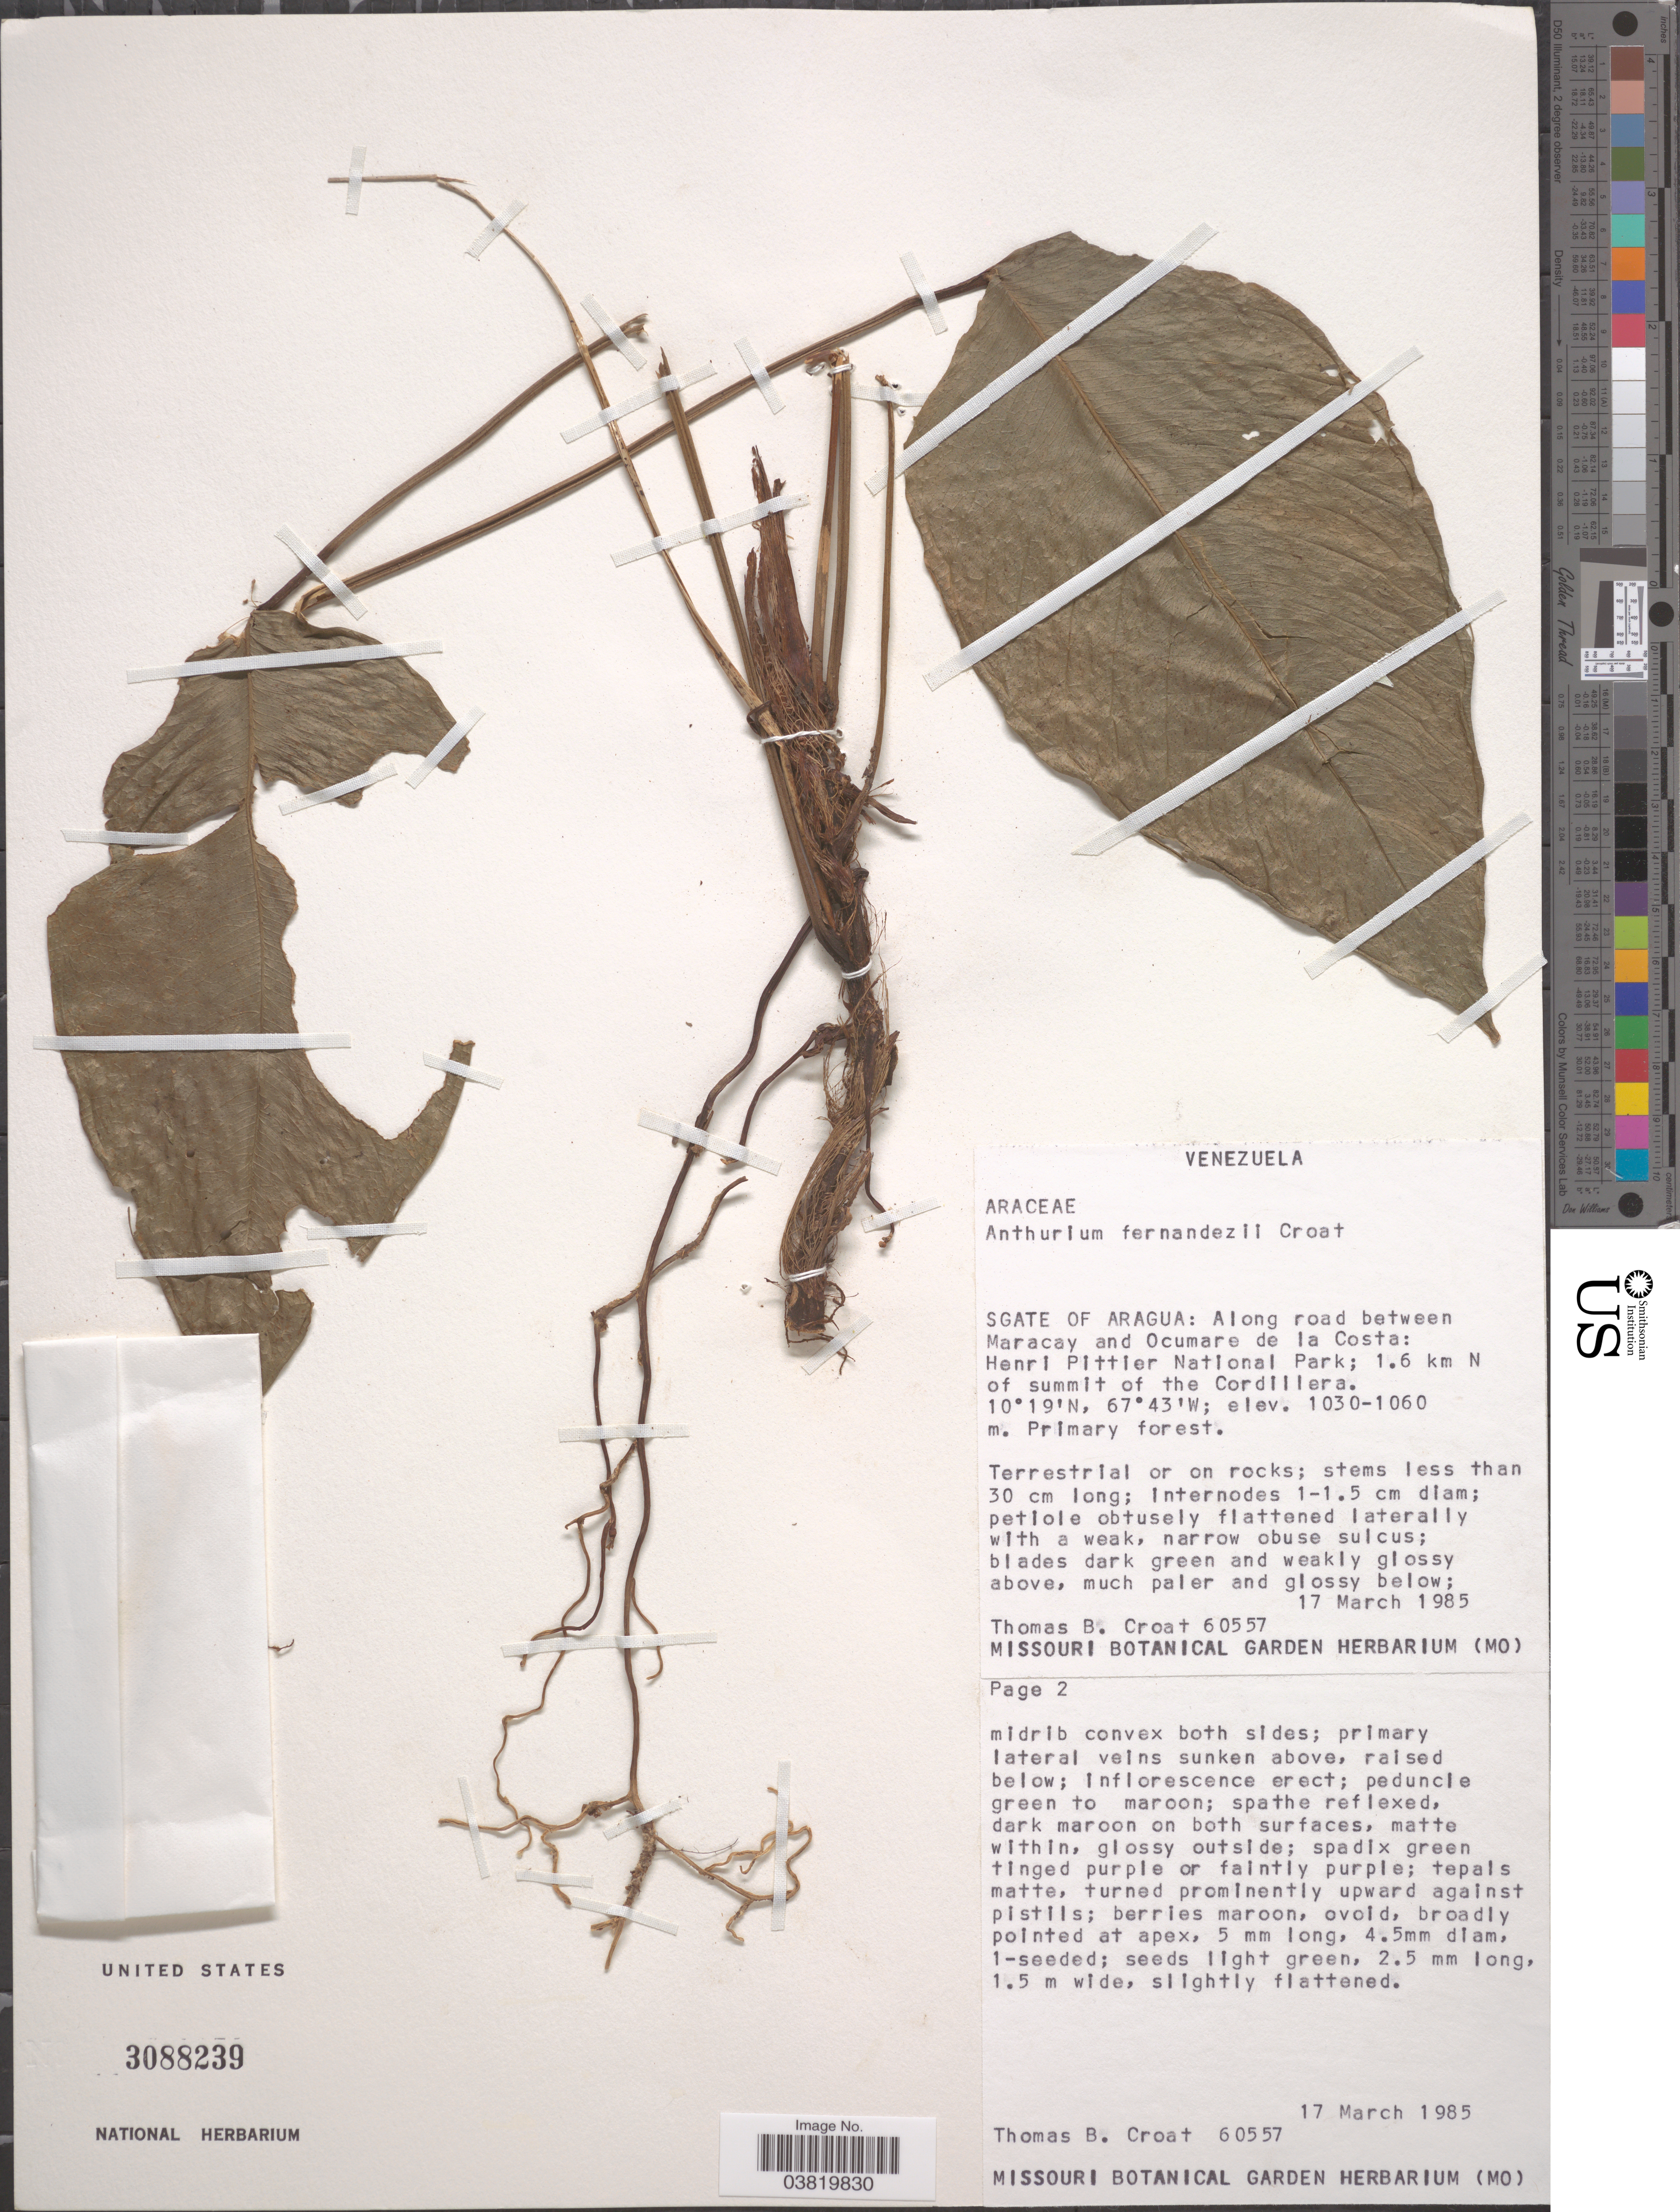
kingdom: Plantae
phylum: Tracheophyta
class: Liliopsida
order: Alismatales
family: Araceae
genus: Anthurium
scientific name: Anthurium fernandezii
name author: Croat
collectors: T. B. Croat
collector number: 60557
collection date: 1985-03-17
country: Venezuela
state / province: Aragua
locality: Sgate of Aragua: Along road between Maracay and Ocumare de la Costa: Henri Pittier National Park; 1.6 km N of summit of the Cordillera.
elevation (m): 1030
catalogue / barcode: US 3088239